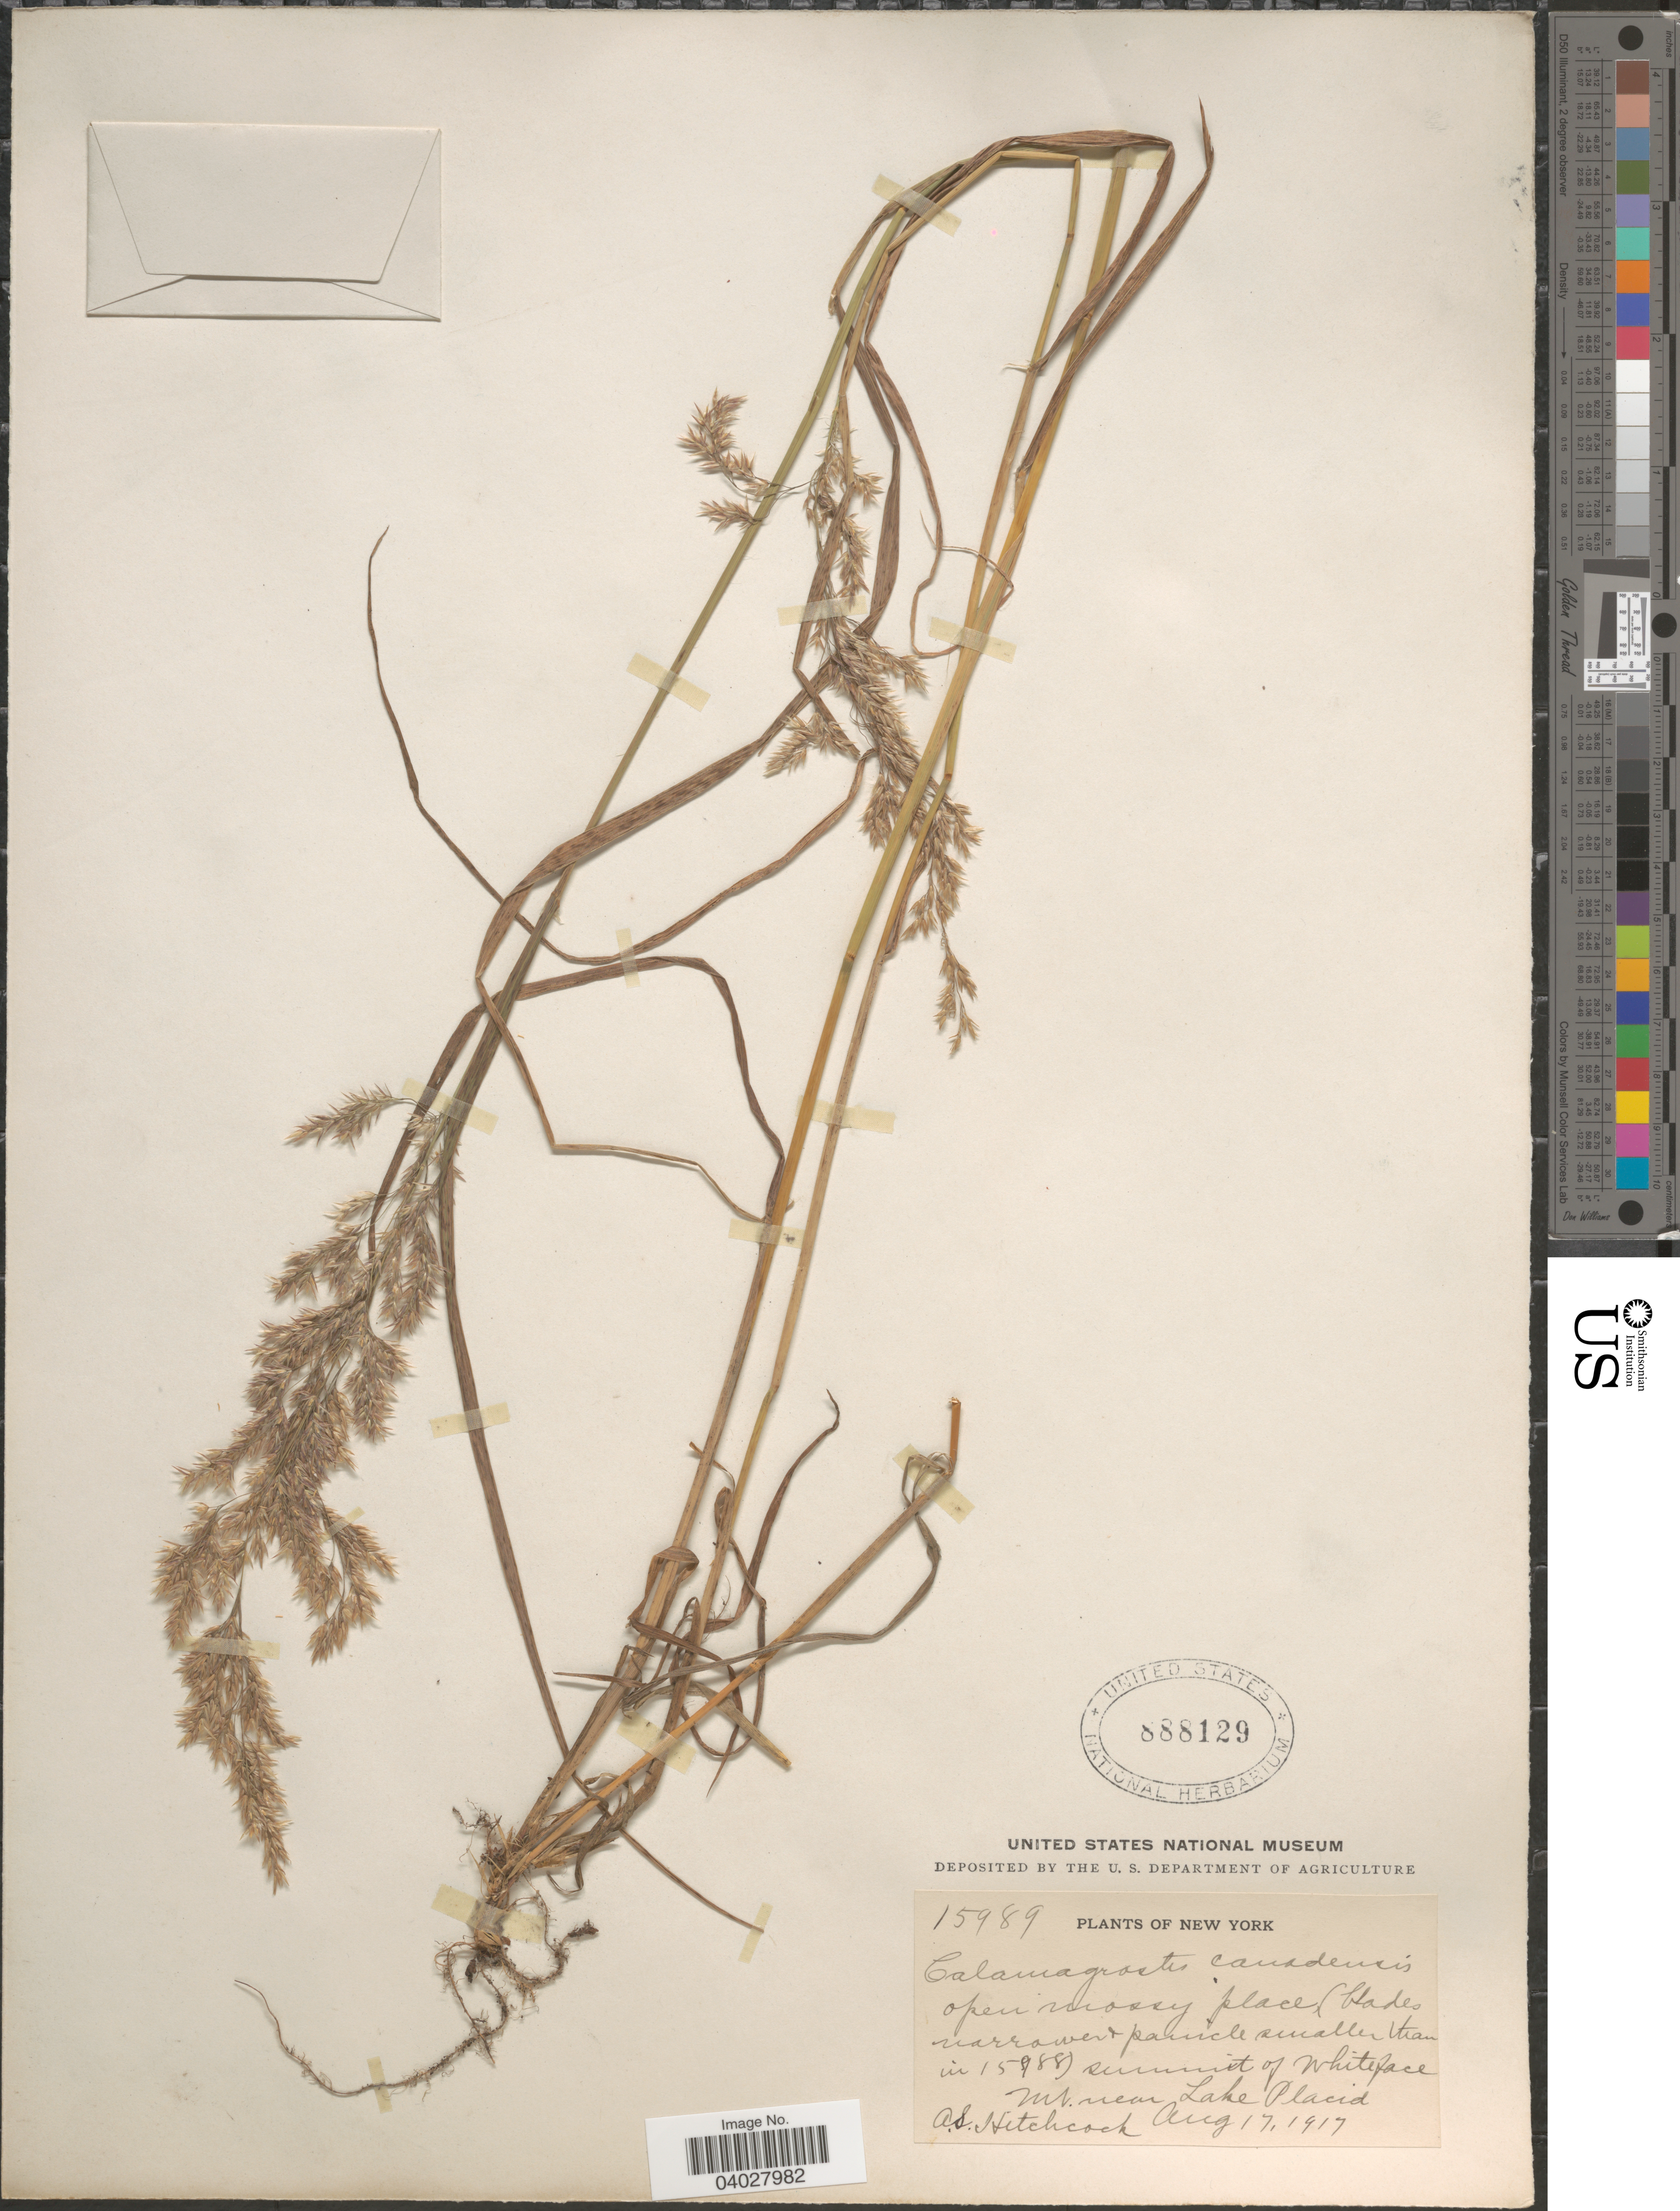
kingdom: Plantae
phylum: Tracheophyta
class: Liliopsida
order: Poales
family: Poaceae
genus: Calamagrostis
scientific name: Calamagrostis canadensis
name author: (Michx.) P. Beauv.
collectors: A. S. Hitchcock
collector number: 15989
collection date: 1917-08-17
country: United States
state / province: New York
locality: Summit of Whiteface Mt. near Lake Placid.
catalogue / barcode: US 888129